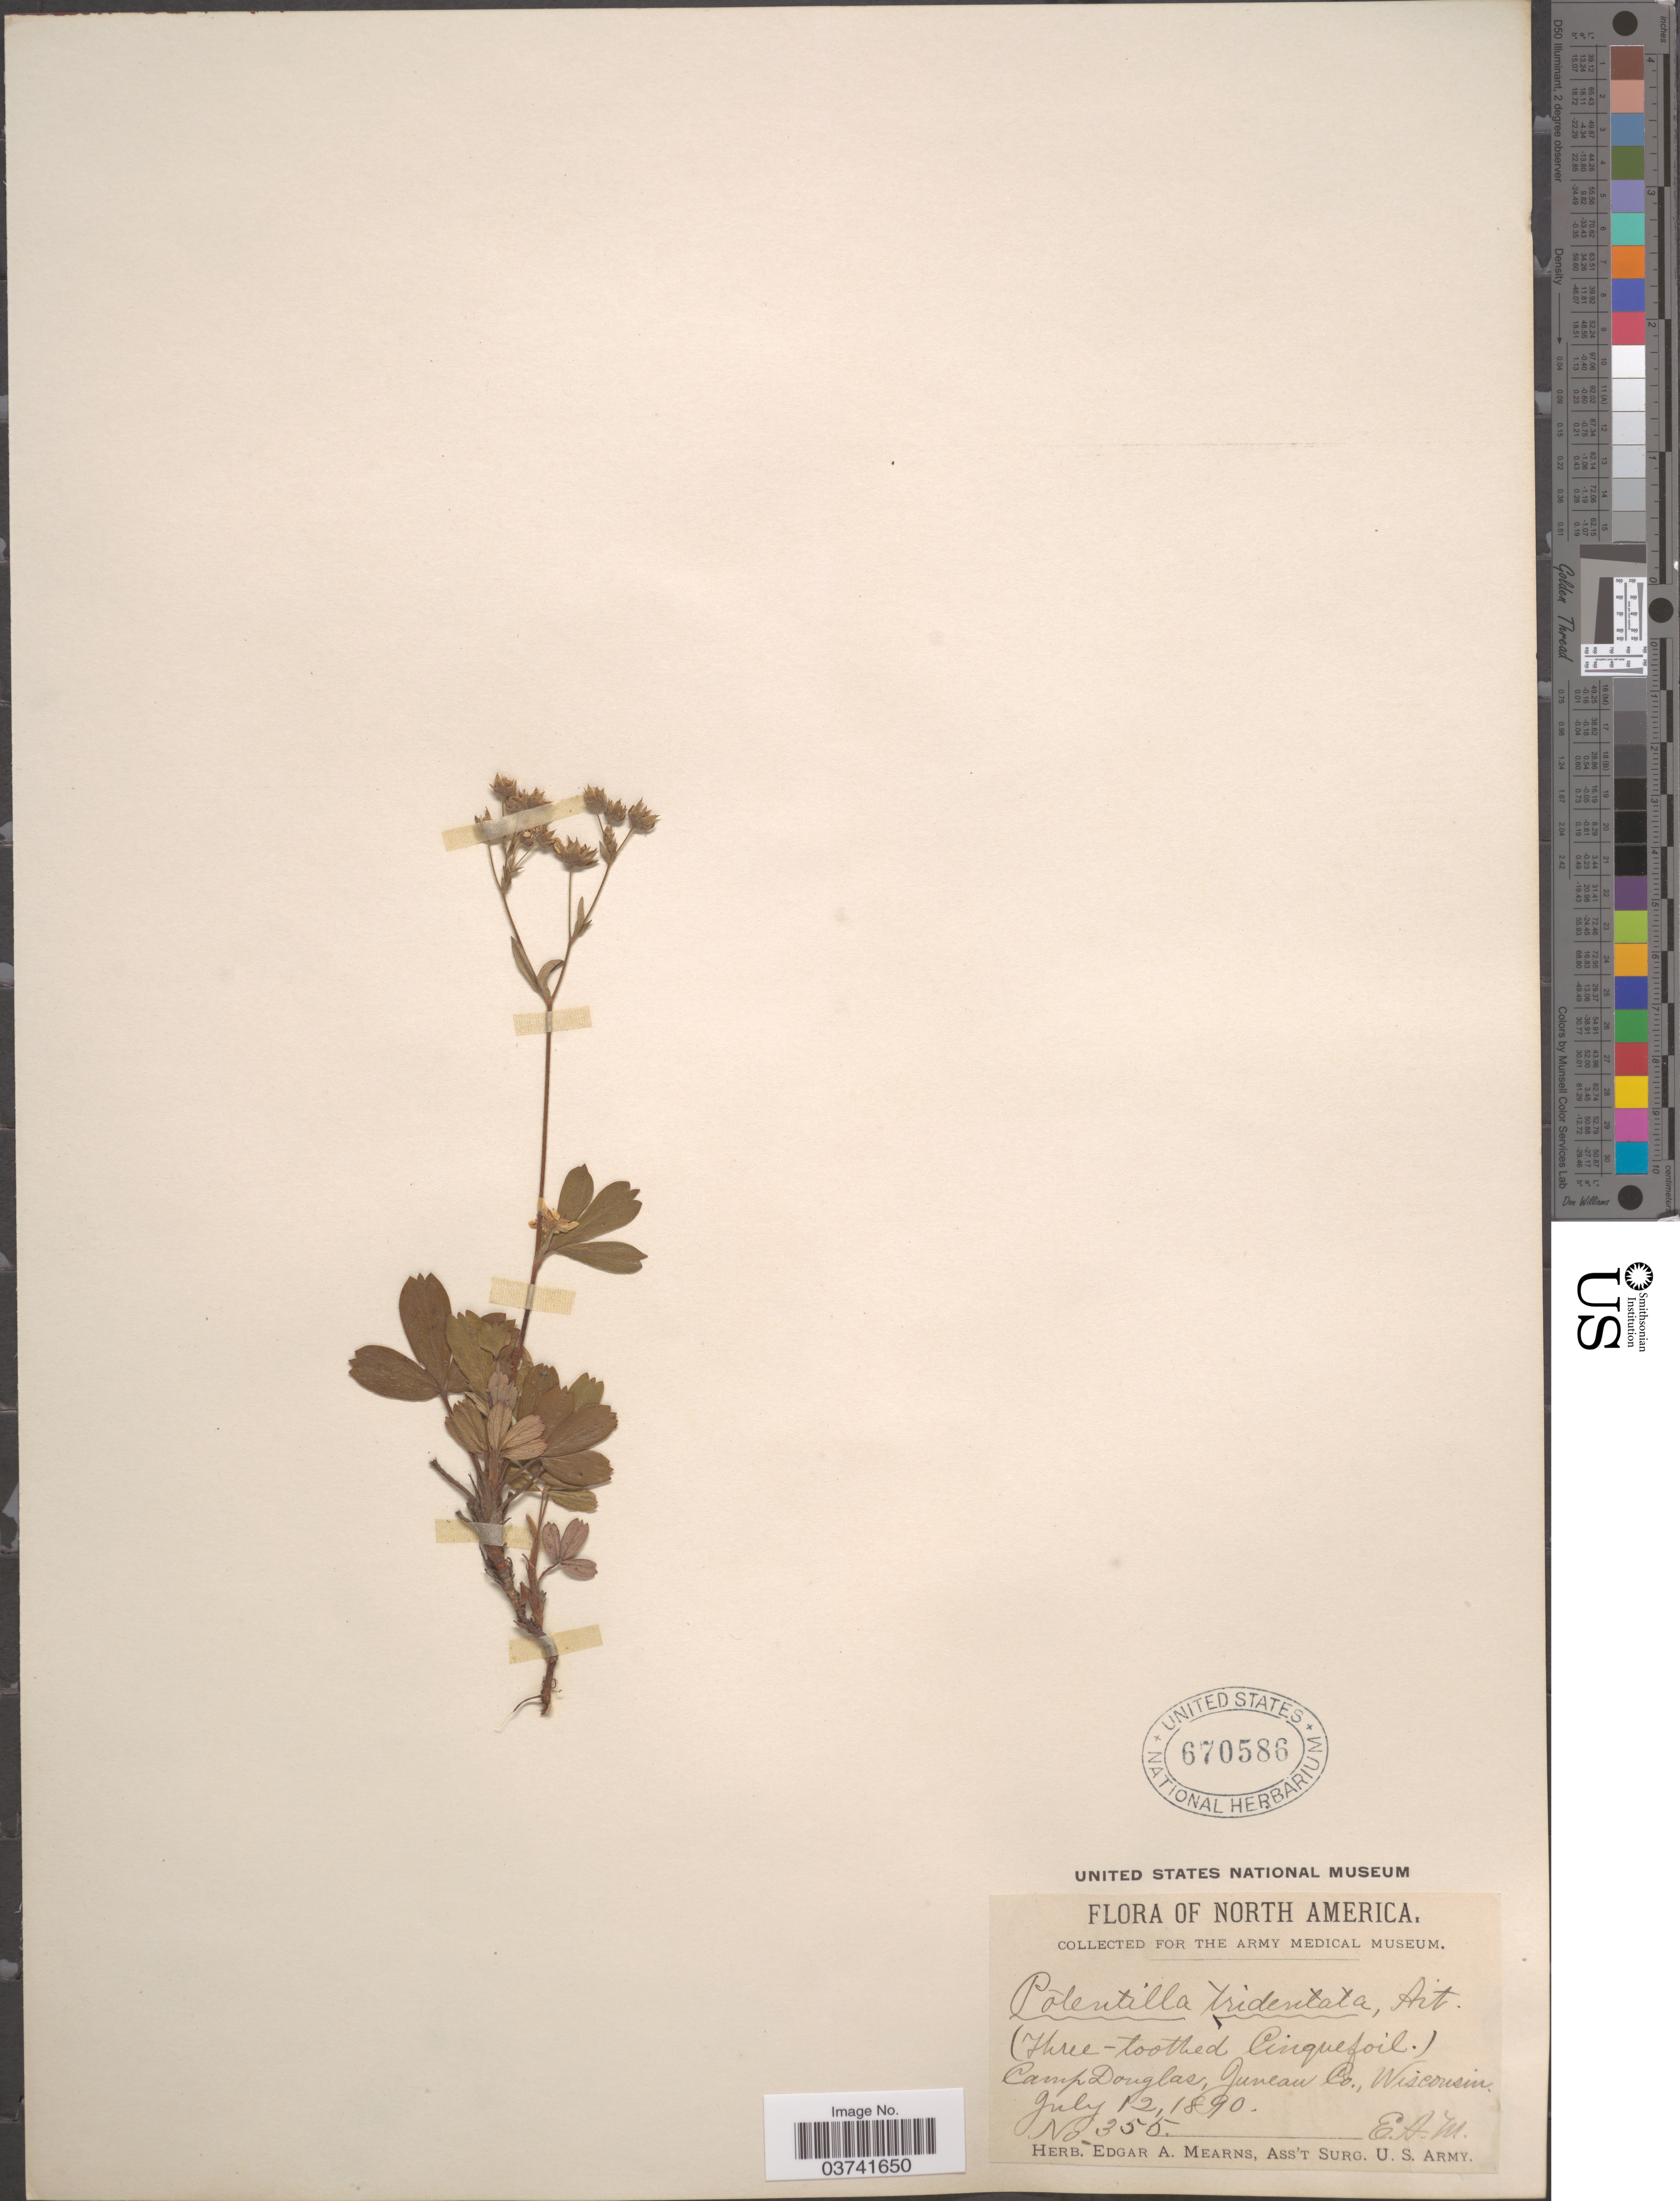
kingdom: Plantae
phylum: Tracheophyta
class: Magnoliopsida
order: Rosales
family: Rosaceae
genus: Potentilla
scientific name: Potentilla tridentata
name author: Aiton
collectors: E. A. Mearns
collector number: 355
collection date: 1890-07-12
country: United States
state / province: Wisconsin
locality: Camp Douglas, Juneau Co.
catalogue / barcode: US 670586